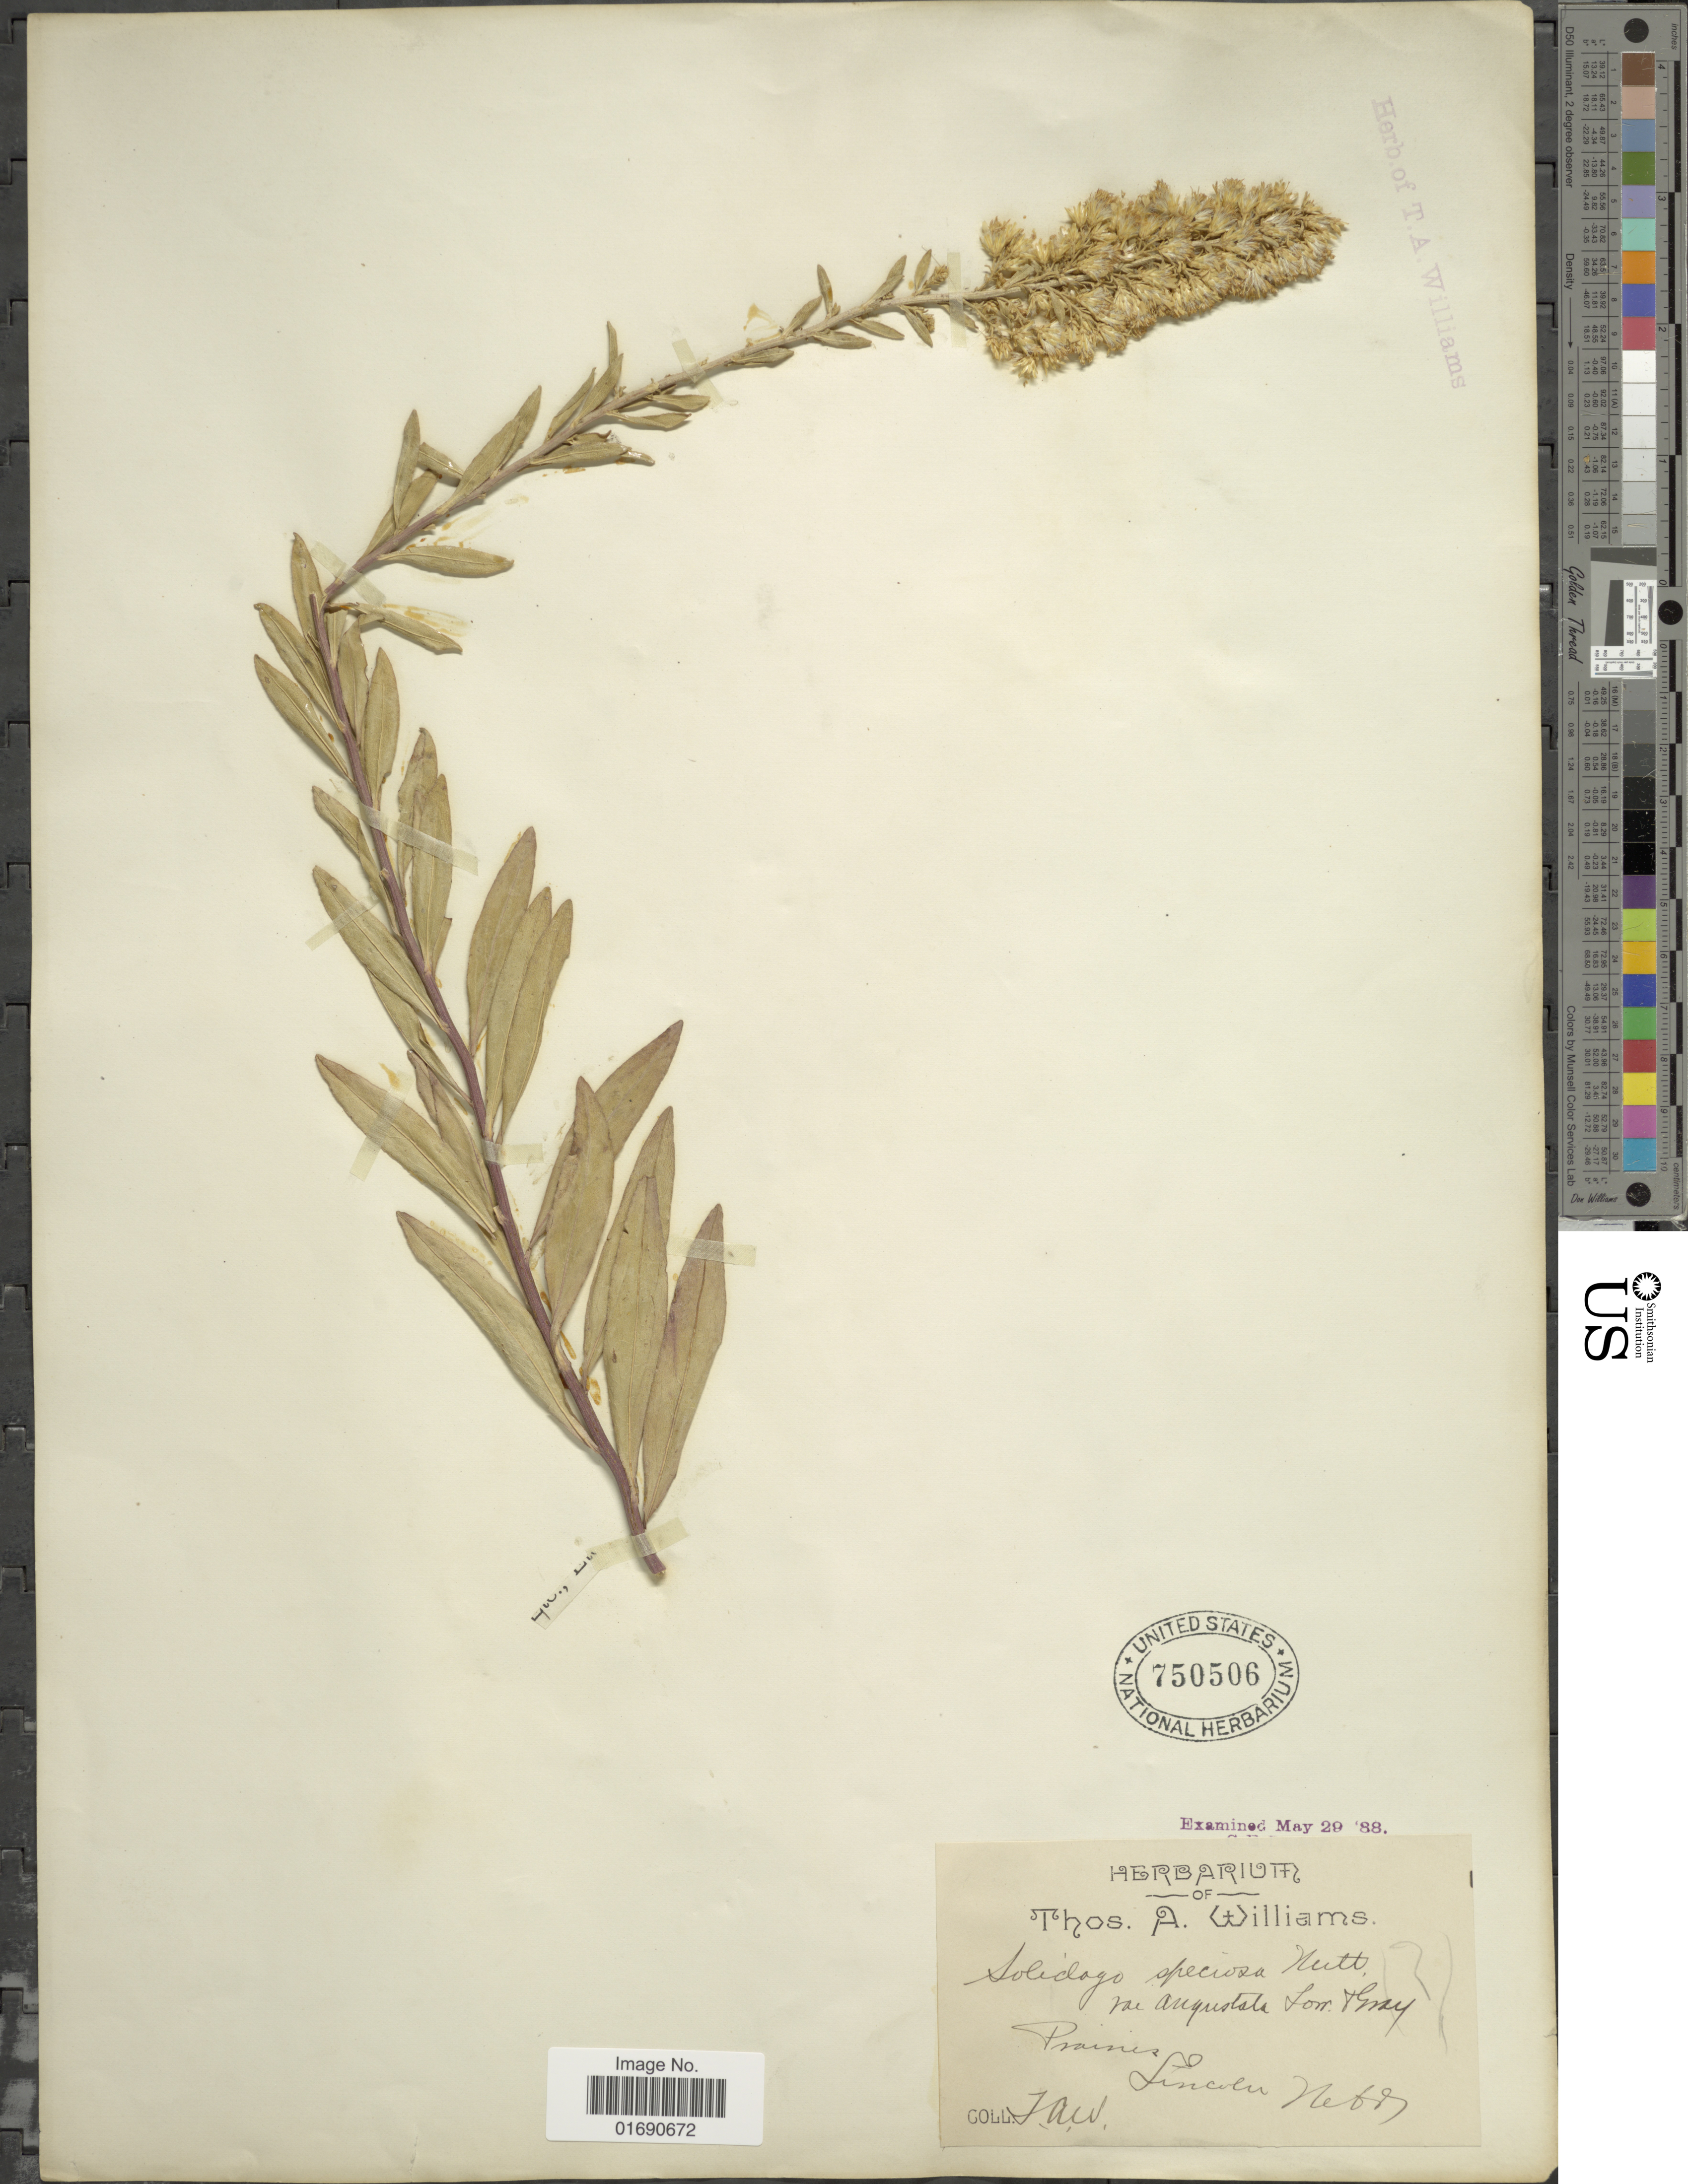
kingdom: Plantae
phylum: Tracheophyta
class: Magnoliopsida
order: Asterales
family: Asteraceae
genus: Solidago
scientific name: Solidago speciosa var. angustata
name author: Torr. & A. Gray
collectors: T. A. Williams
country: United States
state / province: Nebraska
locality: Prairies, Lincoln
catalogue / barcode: US 750506